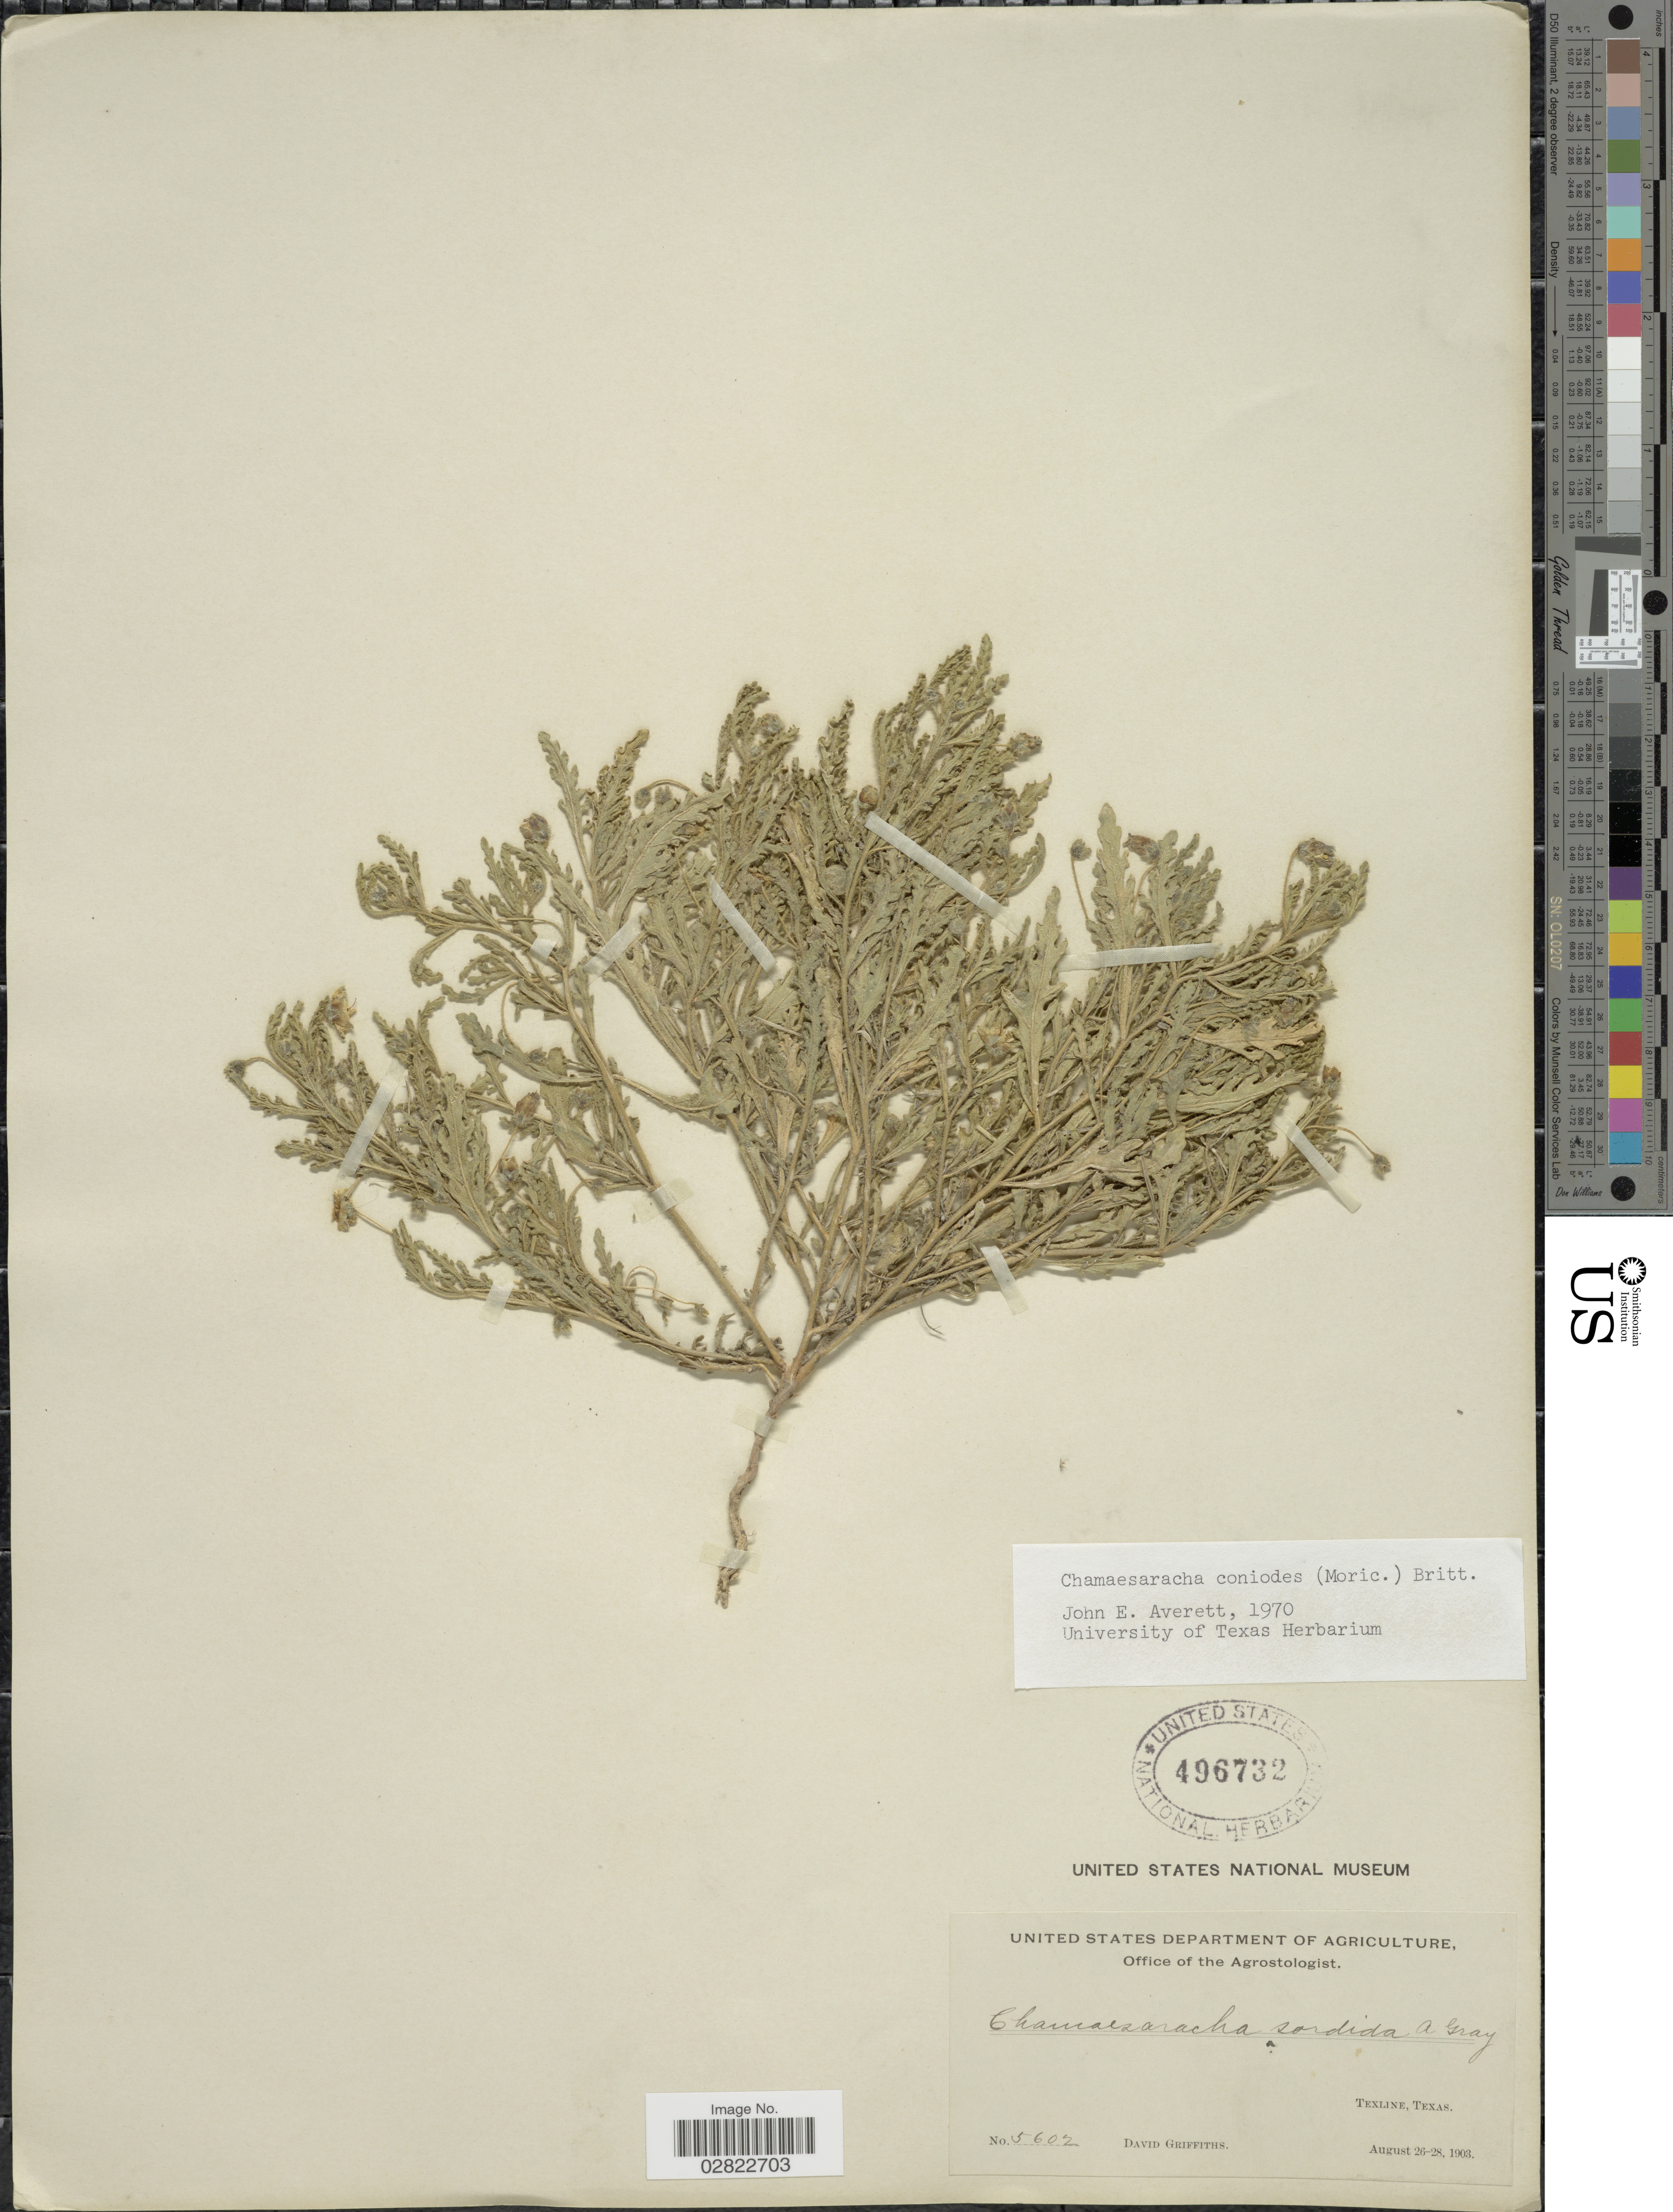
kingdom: Plantae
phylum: Tracheophyta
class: Magnoliopsida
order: Solanales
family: Solanaceae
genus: Chamaesaracha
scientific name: Chamaesaracha coniodes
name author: (Moric. ex Dunal) Britton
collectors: D. Griffiths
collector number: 5602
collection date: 1903-08-26/1903-08-28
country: United States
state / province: Texas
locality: Texline.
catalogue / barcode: US 496732